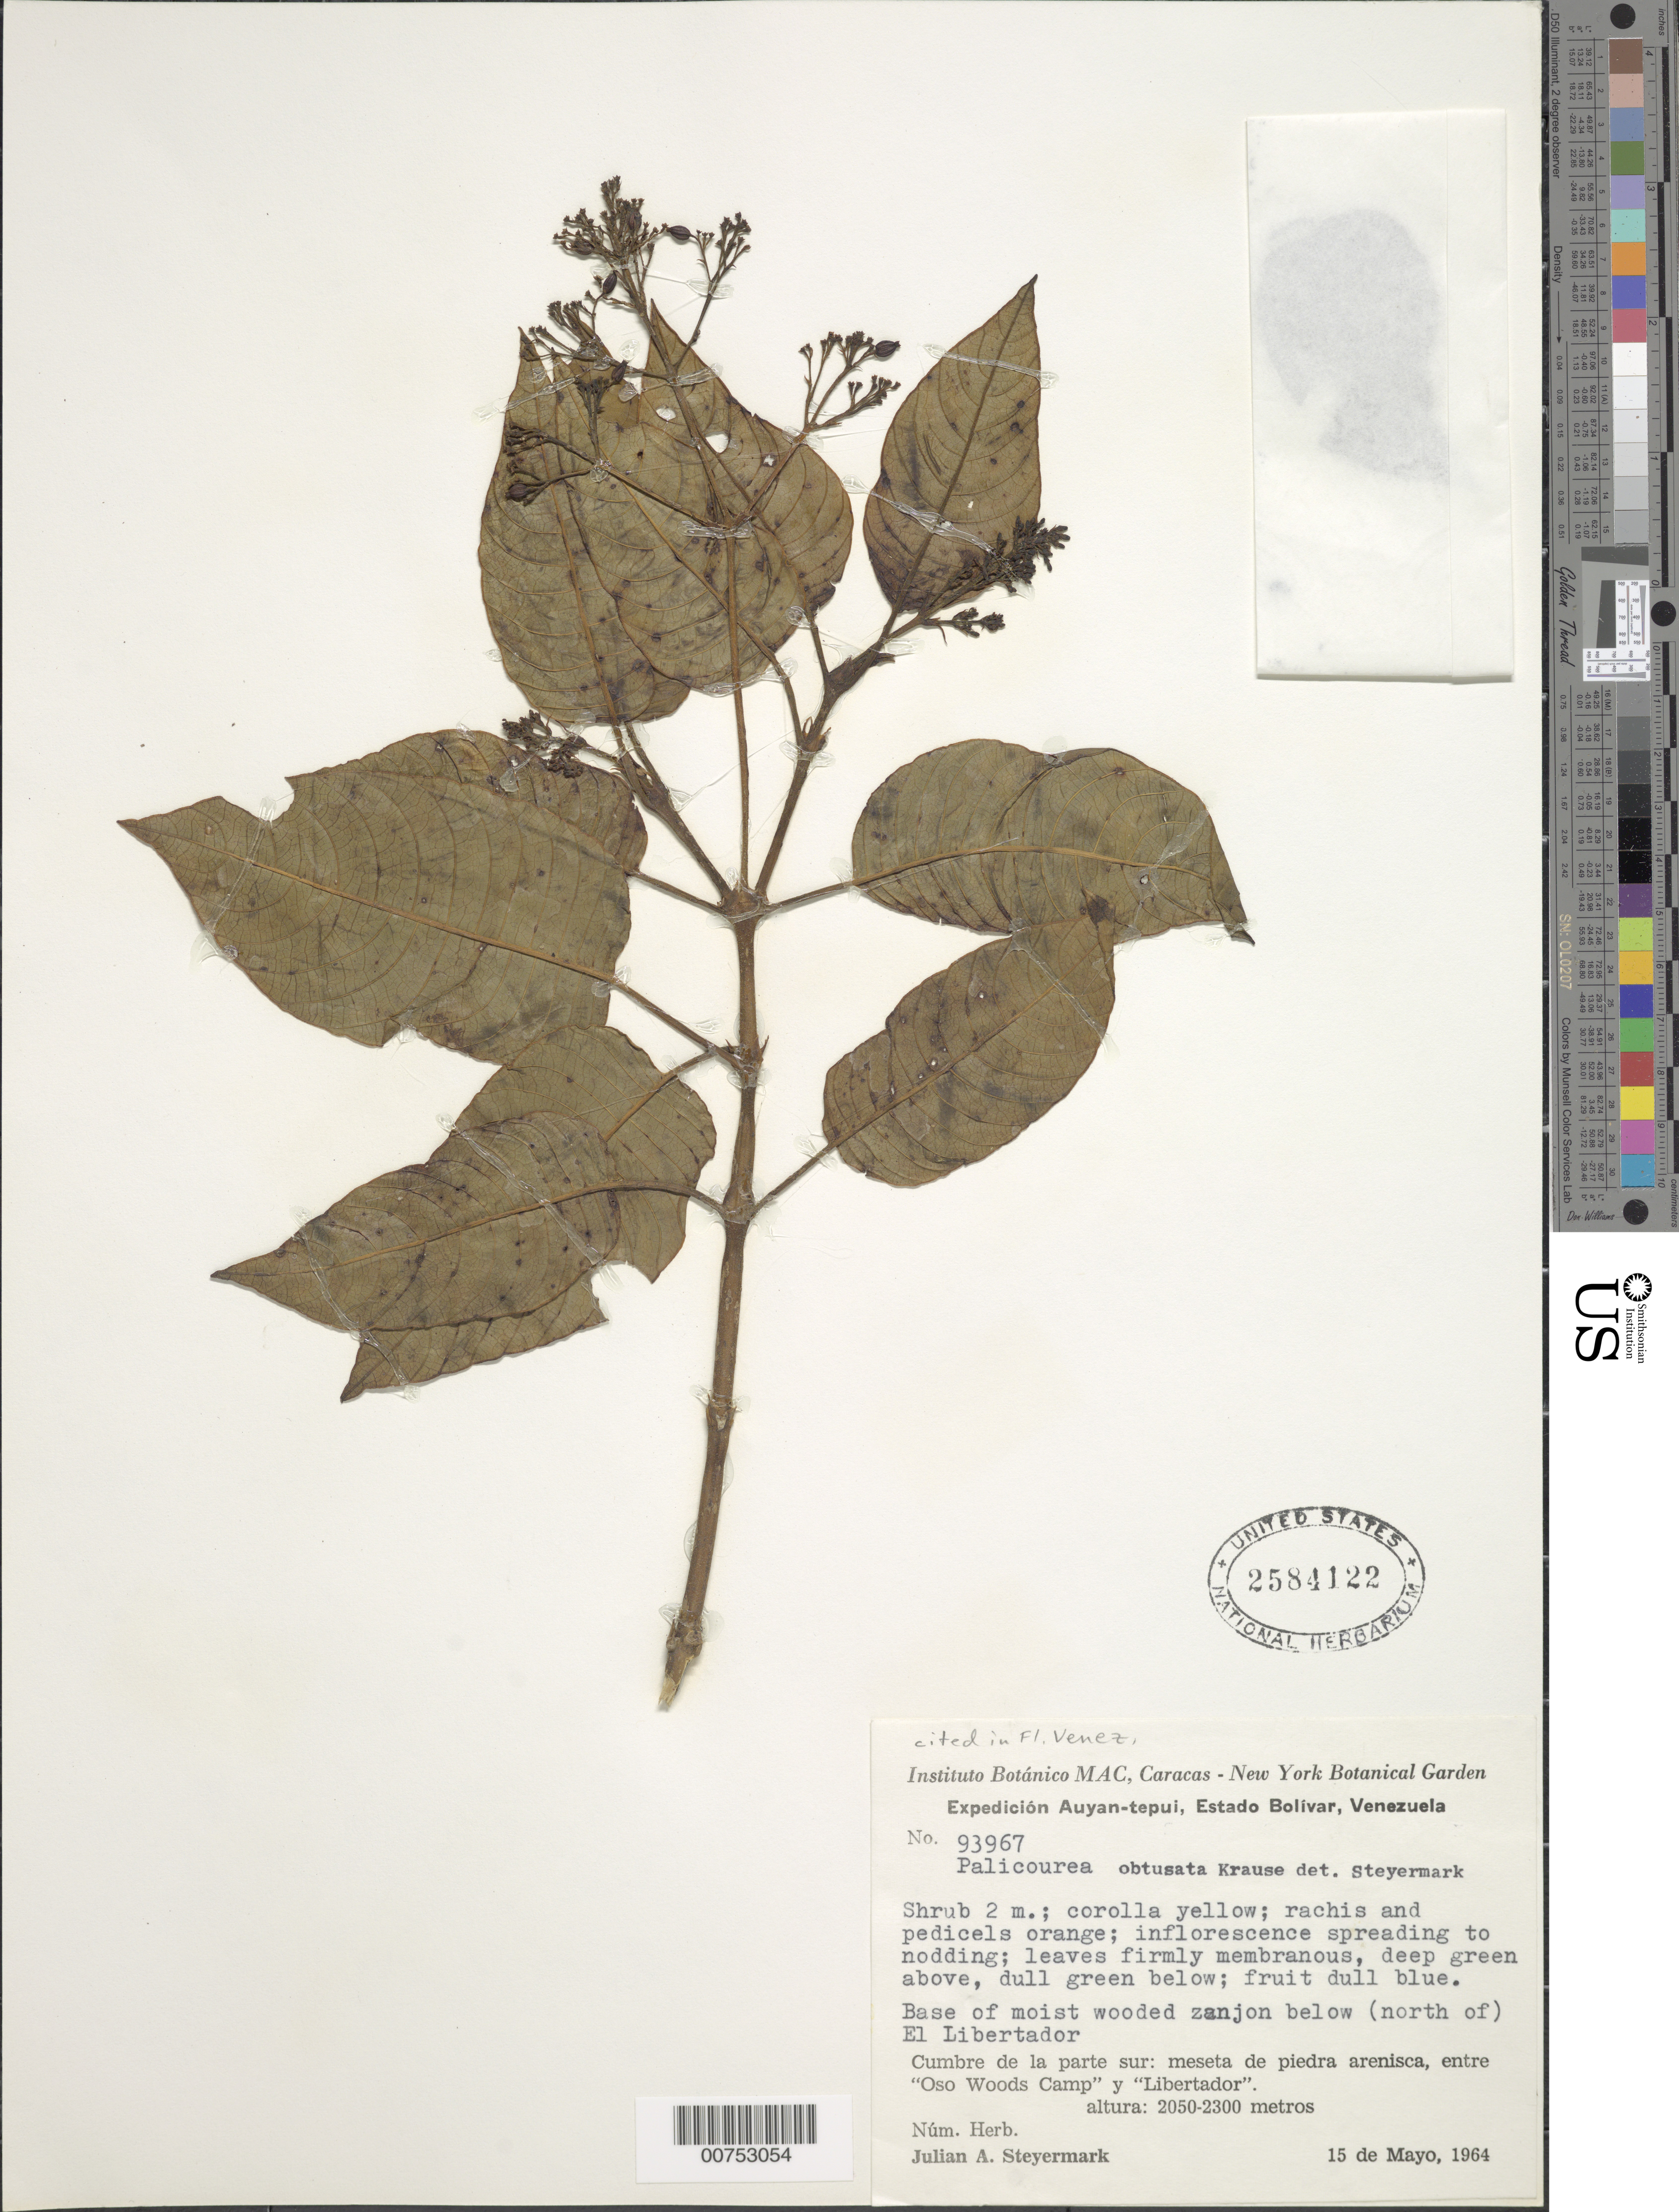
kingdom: Plantae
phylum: Tracheophyta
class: Magnoliopsida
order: Gentianales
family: Rubiaceae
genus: Palicourea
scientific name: Palicourea obtusata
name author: K. Krause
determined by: Steyermark, Julian A., (VEN)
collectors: J. Steyermark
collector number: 93967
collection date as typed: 15-May-64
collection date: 1964-05-15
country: Venezuela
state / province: Bolívar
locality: Auyan-tepuí, entre Oso Woods Camp y Libertador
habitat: Base of moist wooded zanjon; cumbre de la parte sur; meseta de piedra arenisca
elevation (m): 2050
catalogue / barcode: US 2584122